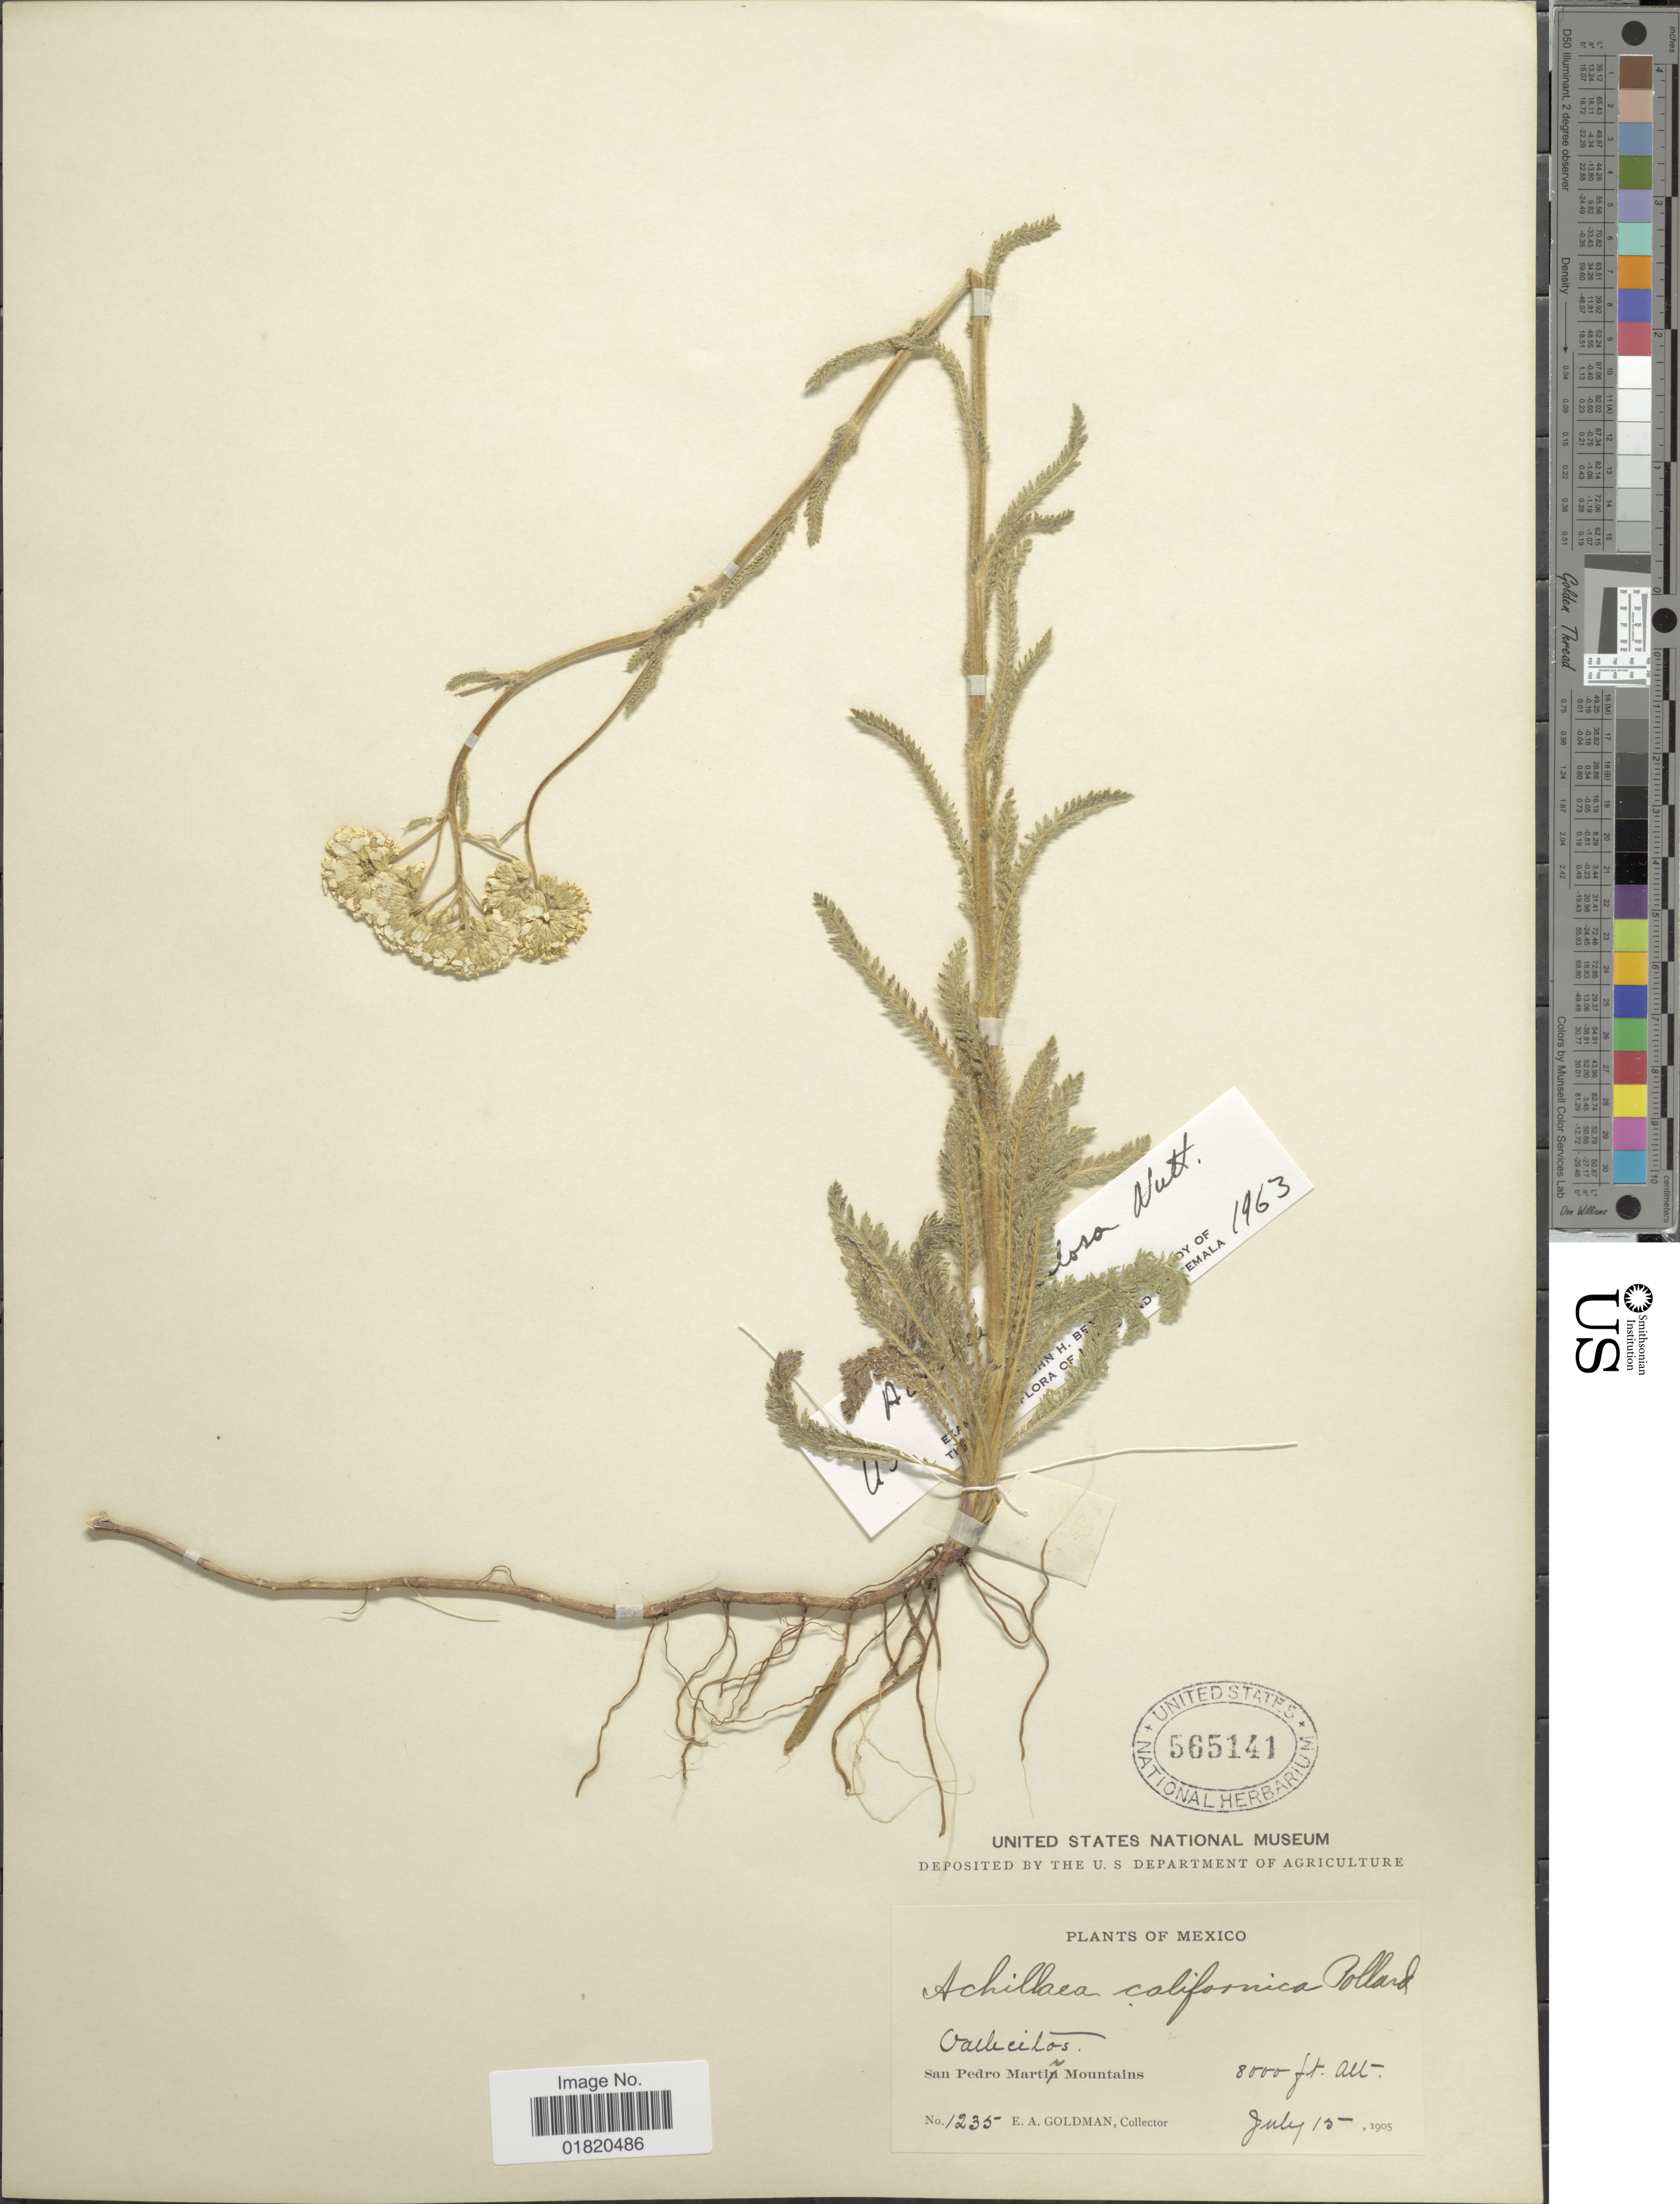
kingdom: Plantae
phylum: Tracheophyta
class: Magnoliopsida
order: Asterales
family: Asteraceae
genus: Achillea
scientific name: Achillea lanulosa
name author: Nutt.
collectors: E. A. Goldman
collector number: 1235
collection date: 1905-07-15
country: Mexico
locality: Vallecitos. San Pedro Martir Mountains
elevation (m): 2438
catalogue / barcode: US 565141